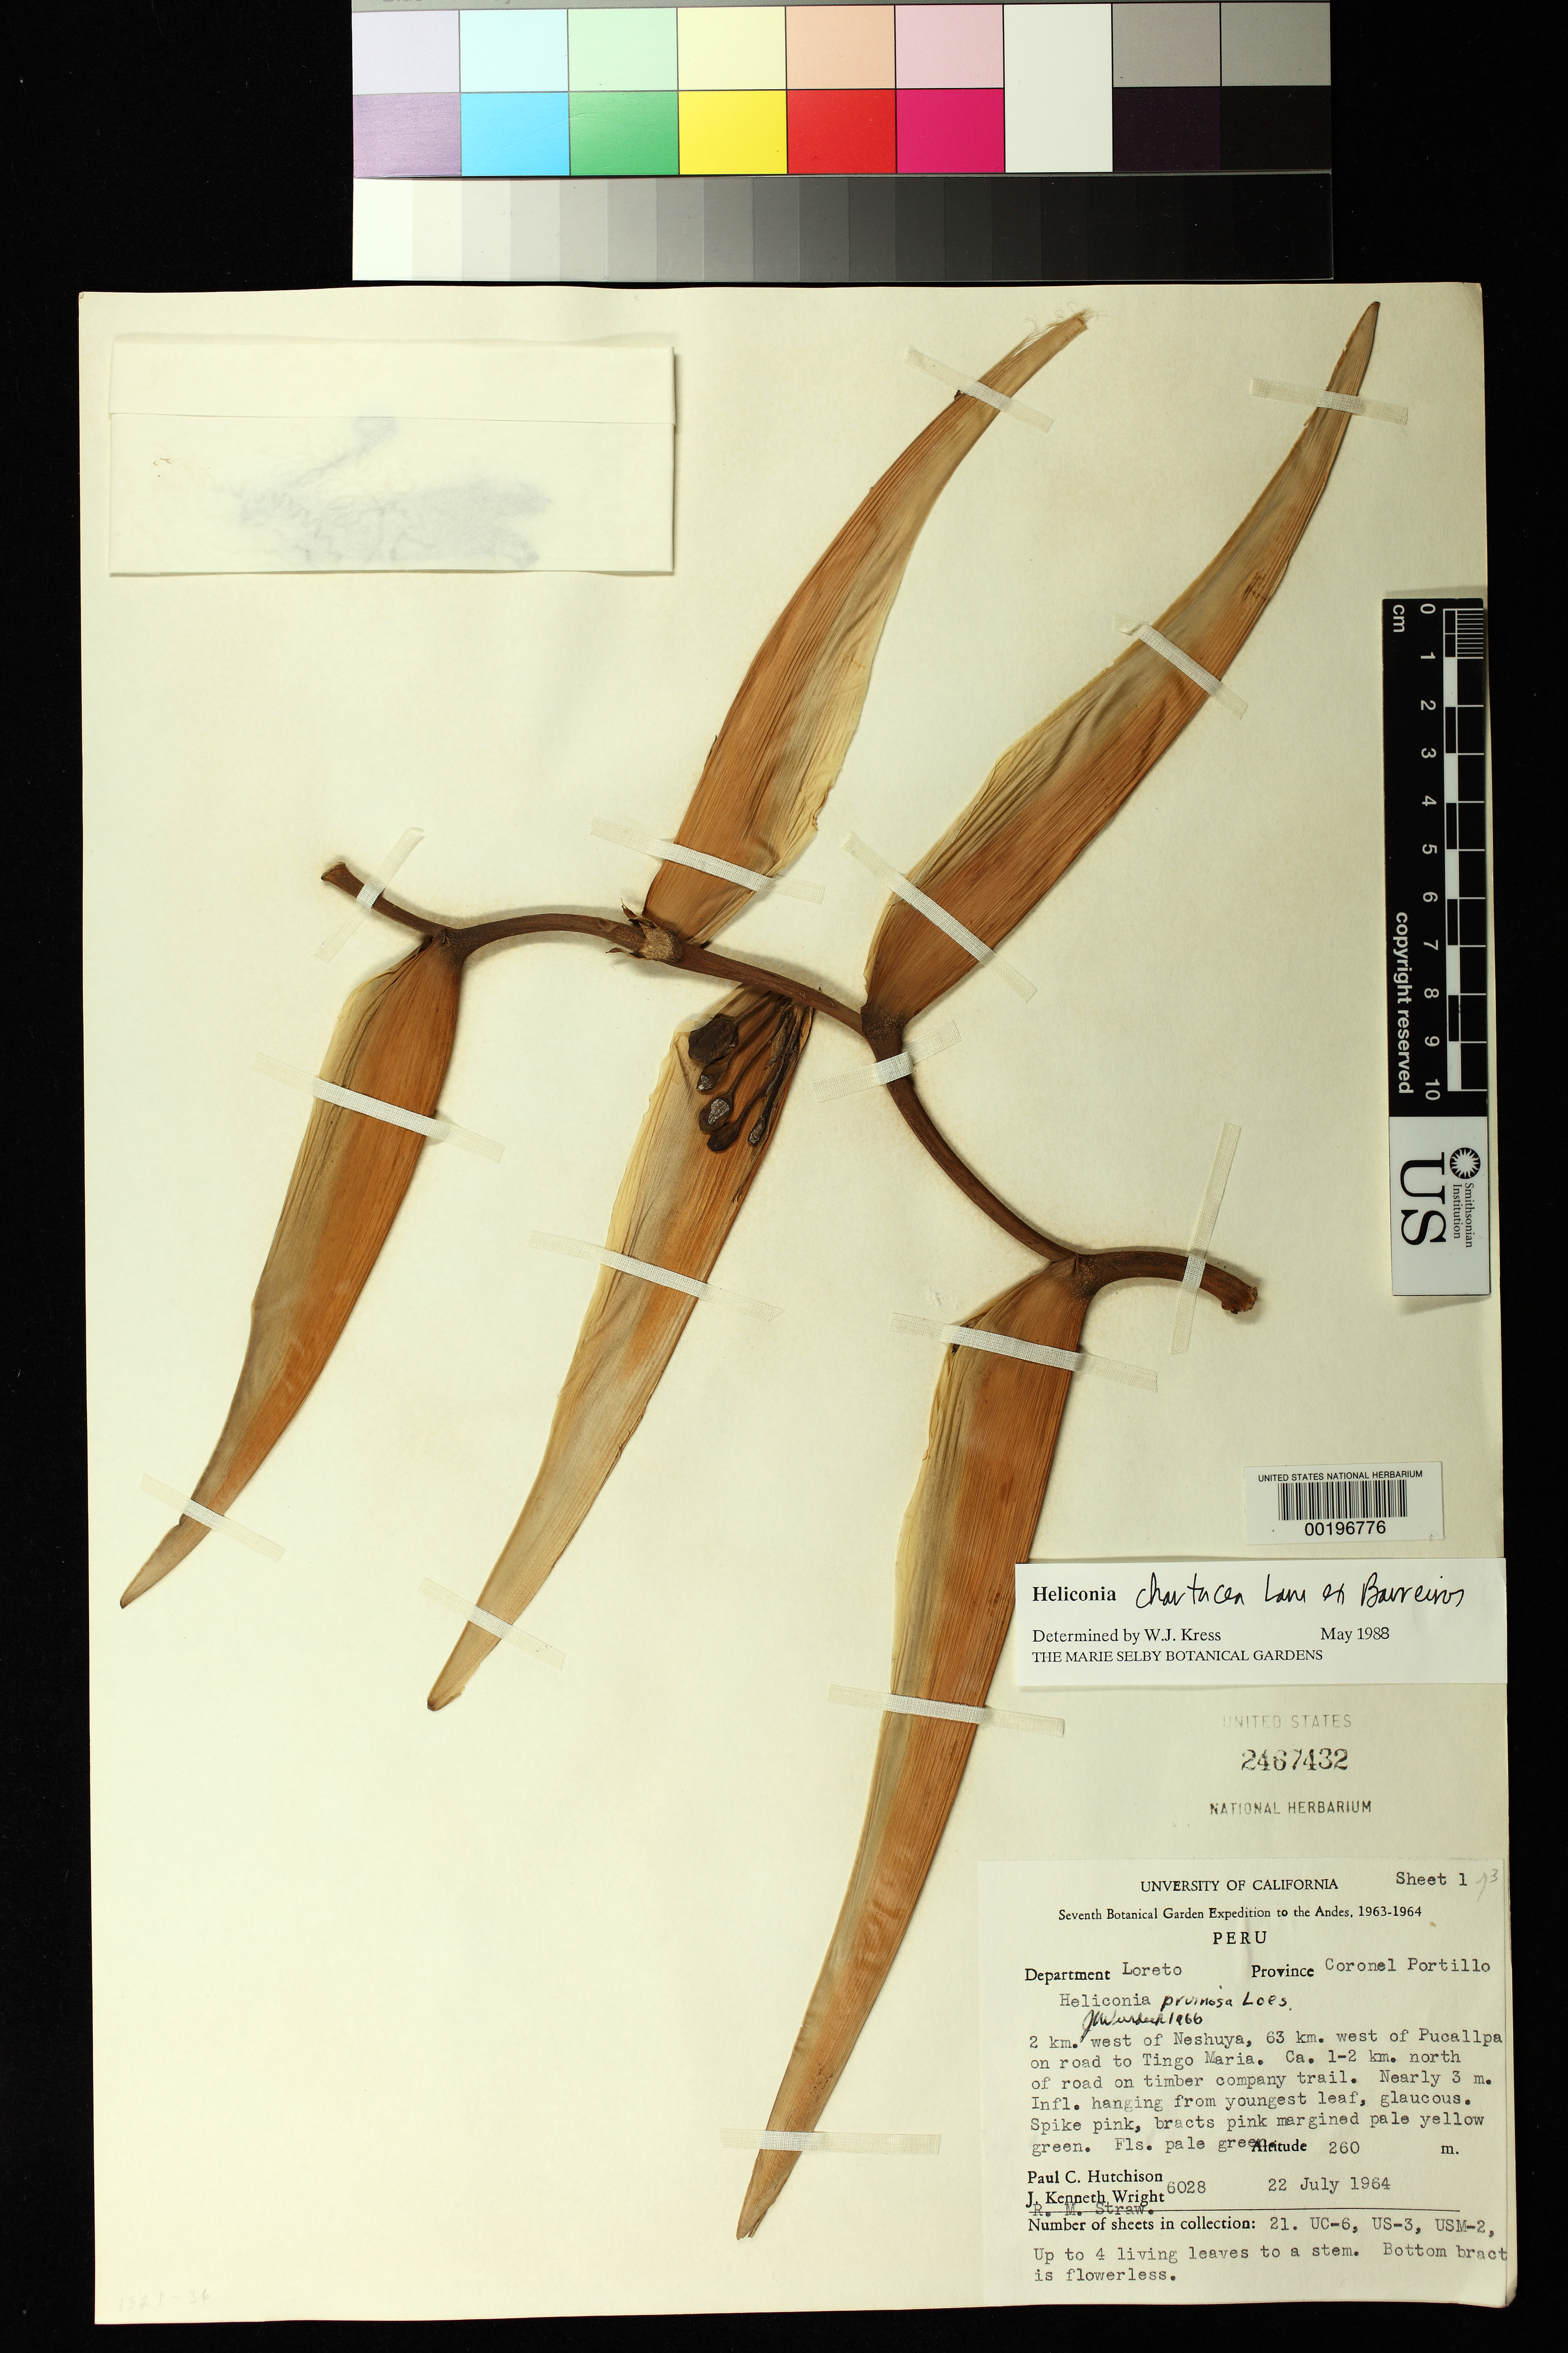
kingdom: Plantae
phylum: Tracheophyta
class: Liliopsida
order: Zingiberales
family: Heliconiaceae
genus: Heliconia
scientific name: Heliconia chartacea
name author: Lane ex Barreiros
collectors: P. C. Hutchison, J. K. Wright & R. M. Straw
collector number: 6028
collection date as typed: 22 Jul 1964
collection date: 1964-07-22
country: Peru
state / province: Ucayali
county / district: Coronel Portillo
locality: Coronel Portillo Prov., 2 km W of Neshuya, 63 km W of Pucallpa on road to Tingo María, ca. 1 - 2 km N of road on timber company trail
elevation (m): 260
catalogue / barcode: US 2467432